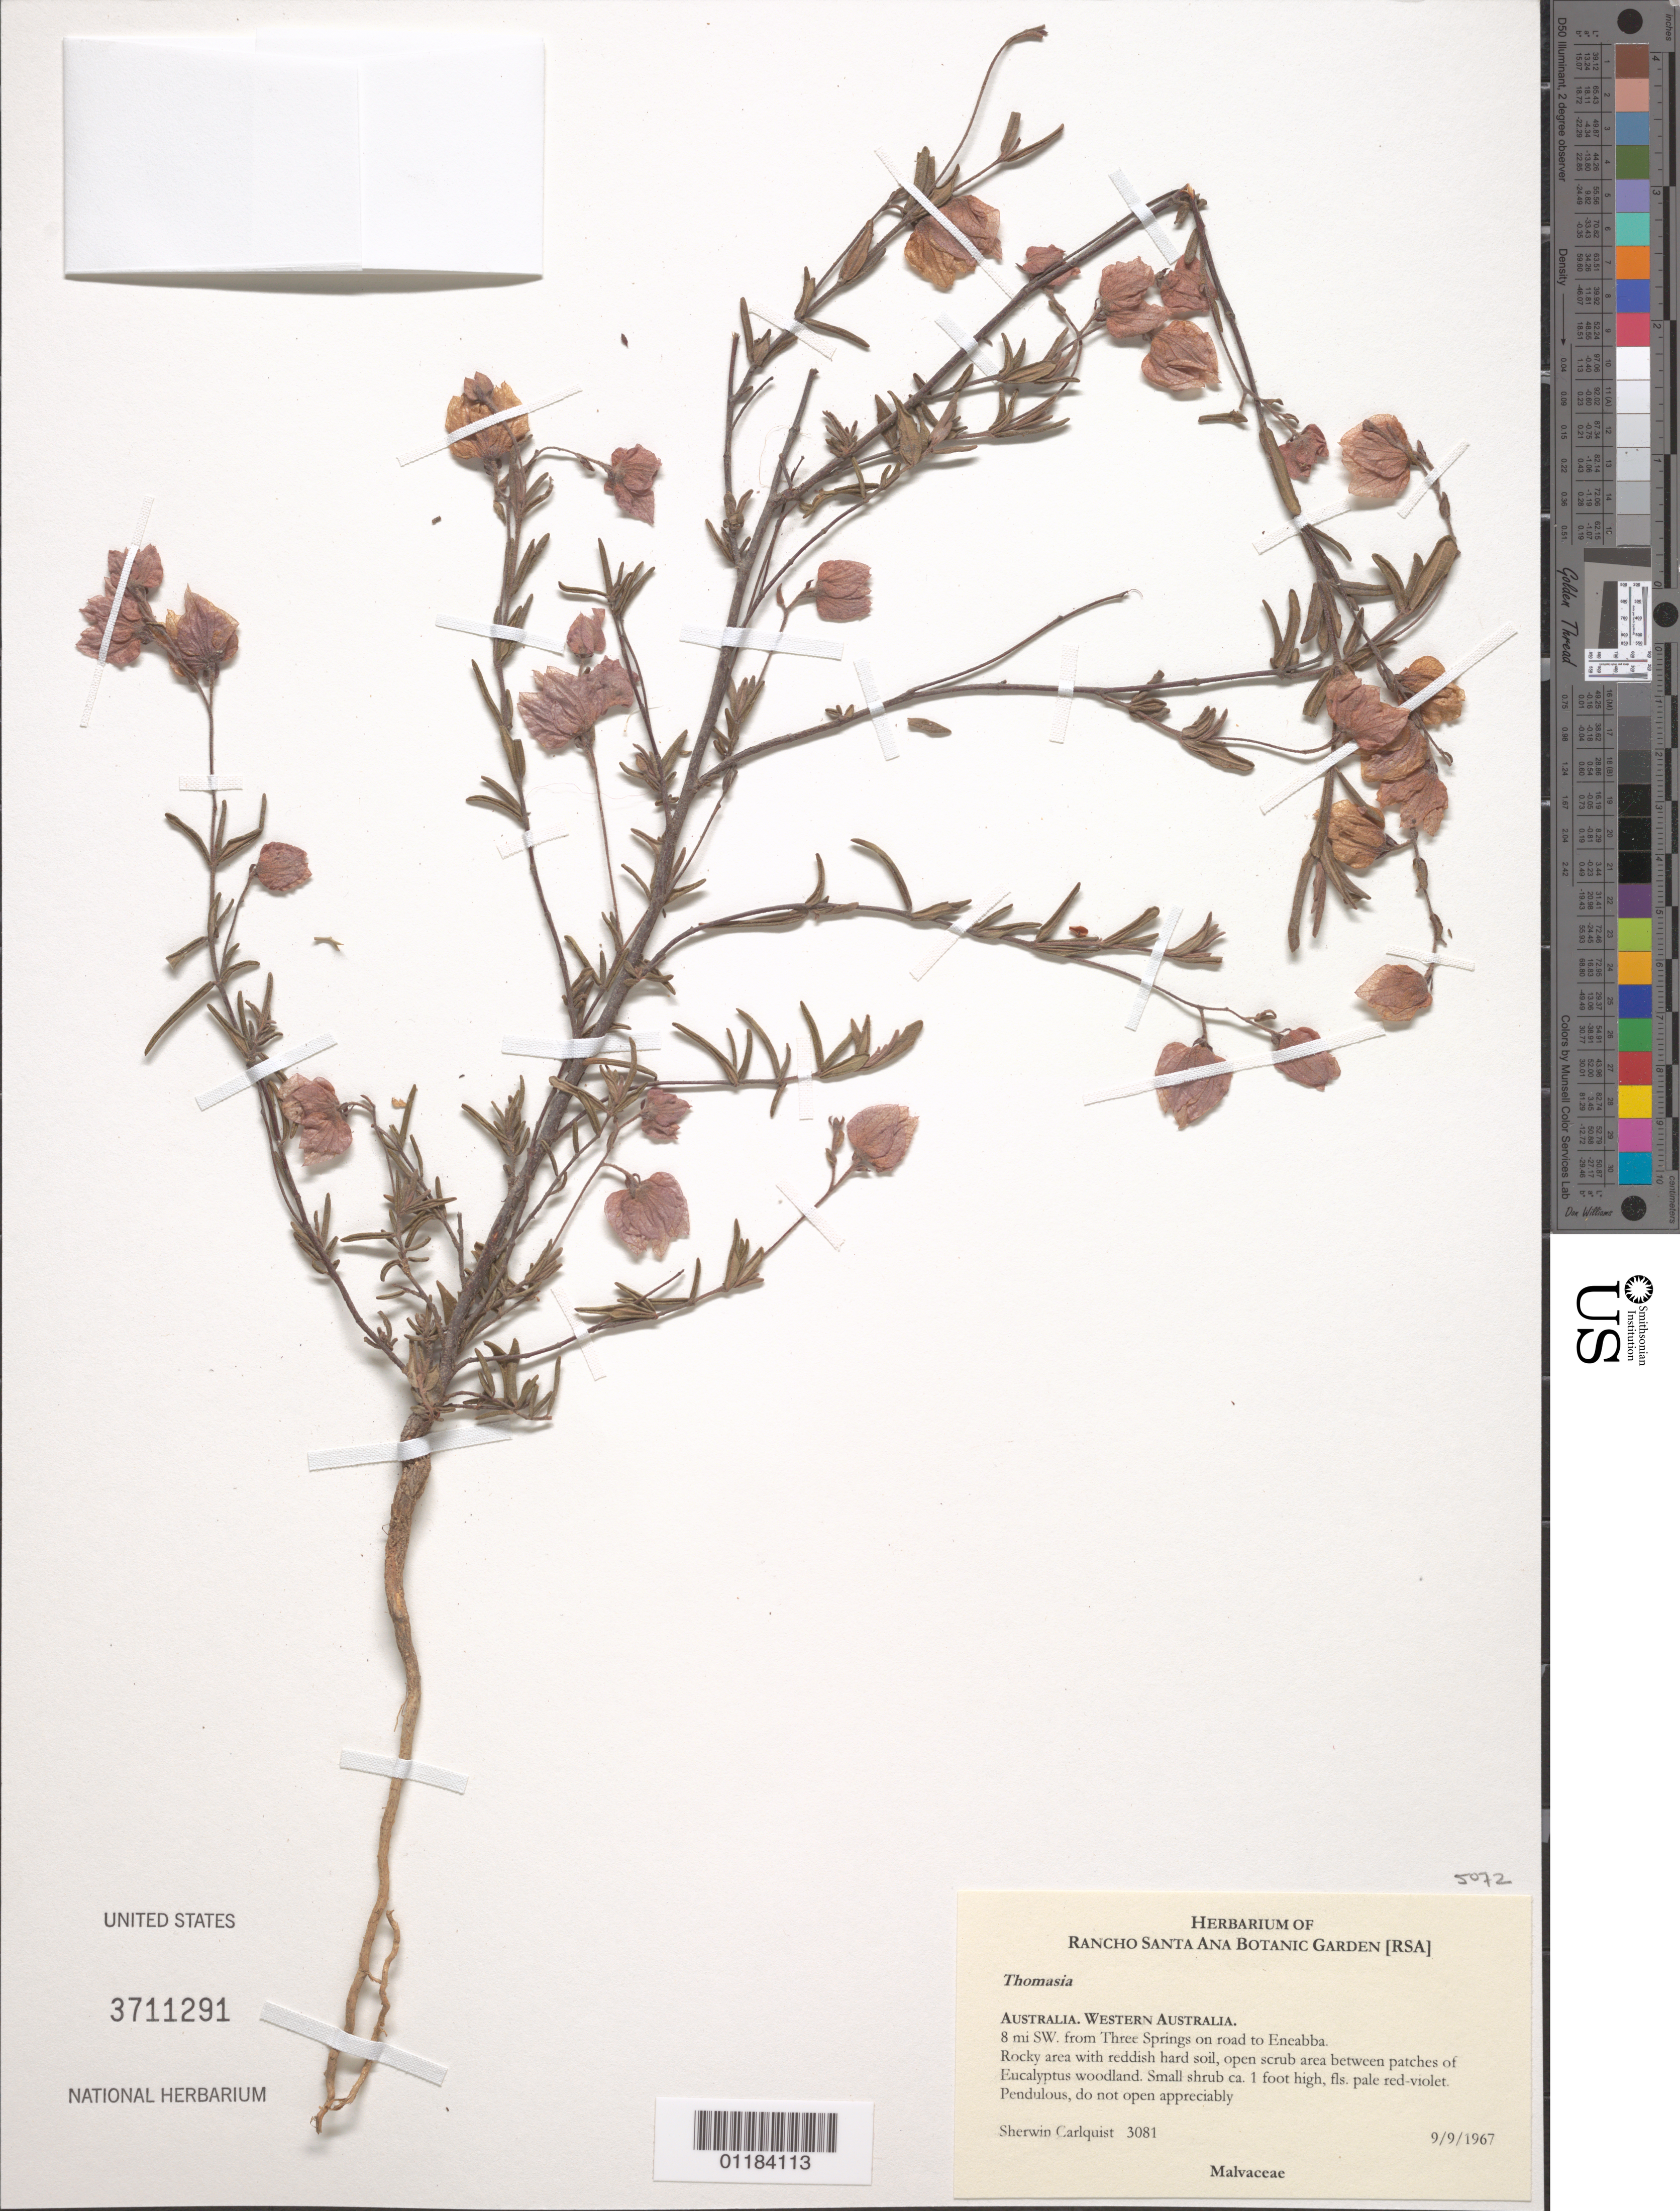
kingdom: Plantae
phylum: Tracheophyta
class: Magnoliopsida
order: Malvales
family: Malvaceae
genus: Thomasia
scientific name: Thomasia sp.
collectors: S. Carlquist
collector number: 3081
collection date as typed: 9/9/1967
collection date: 1967-09-09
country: Australia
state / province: Western Australia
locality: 8 mi SW. from Three Springs on road to Eneabba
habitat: rocky area with reddish hard soil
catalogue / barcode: US 3711291